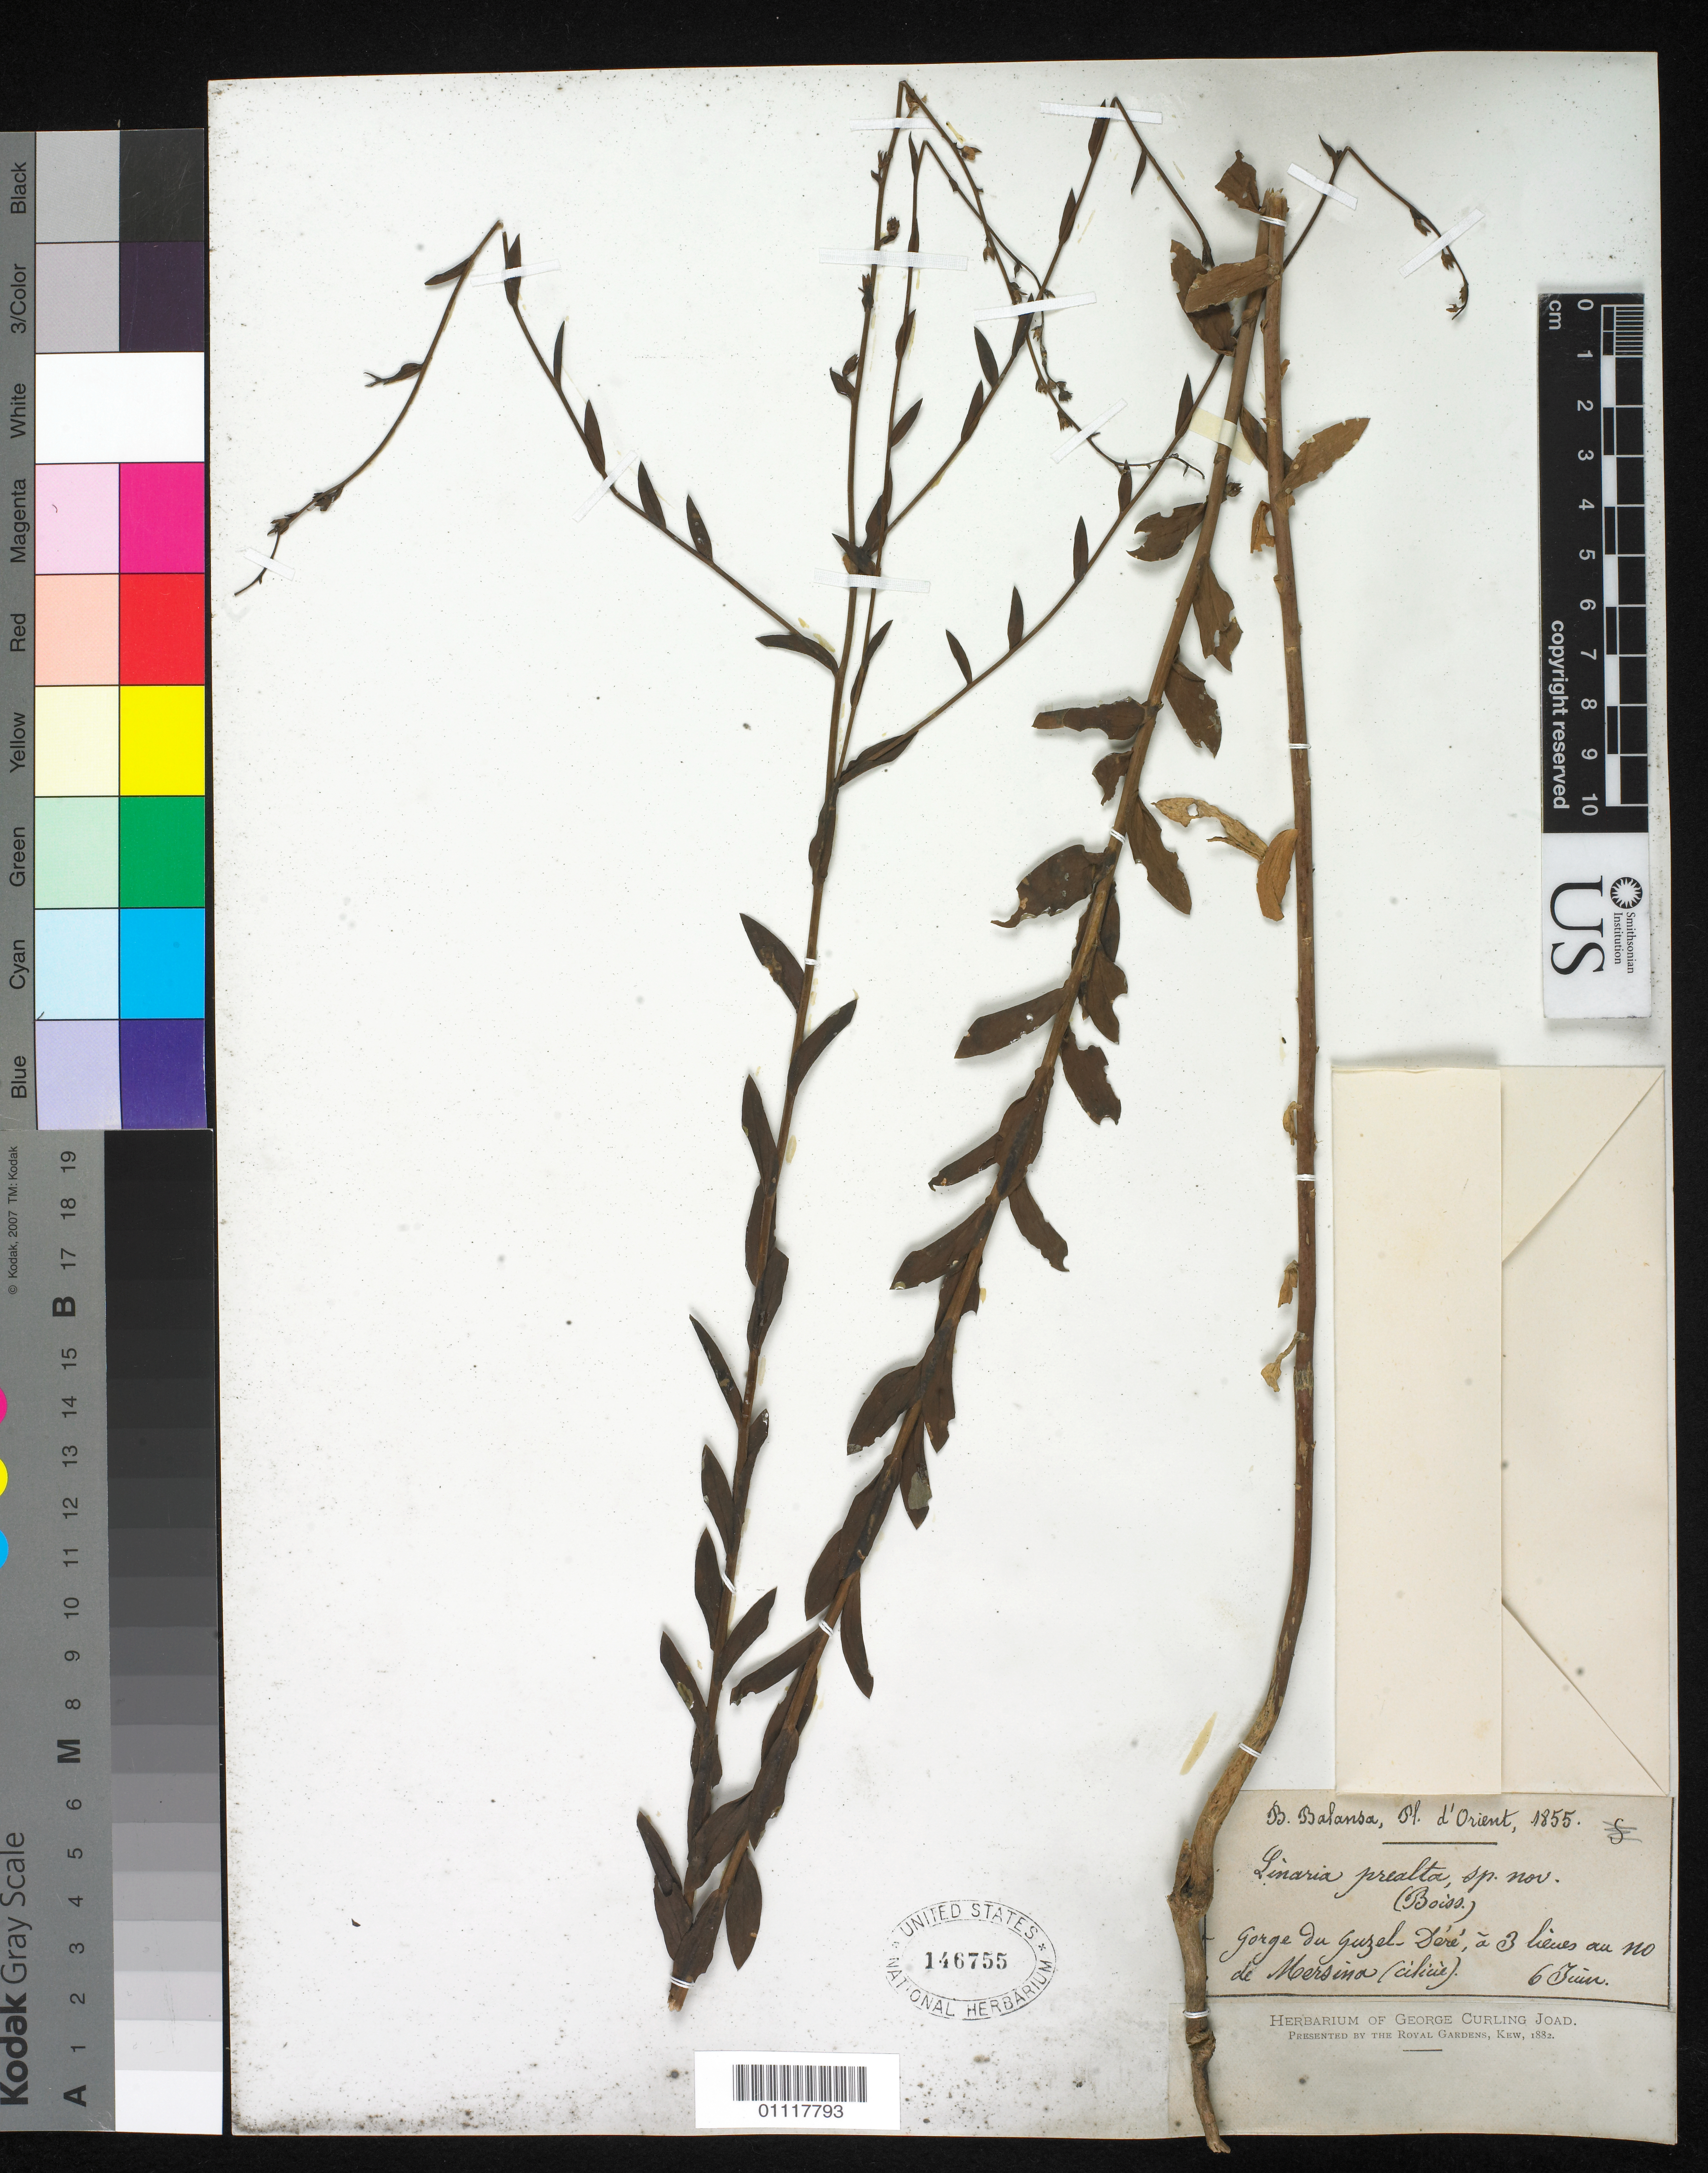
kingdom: Plantae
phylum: Tracheophyta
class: Magnoliopsida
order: Lamiales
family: Plantaginaceae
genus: Linaria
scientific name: Linaria praealta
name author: Boiss. & Balansa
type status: Type Collection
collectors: B. Balansa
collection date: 1855-06-06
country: Turkey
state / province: Cilicia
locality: de Mersina, gorge du Guzel-Dere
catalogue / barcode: US 146755